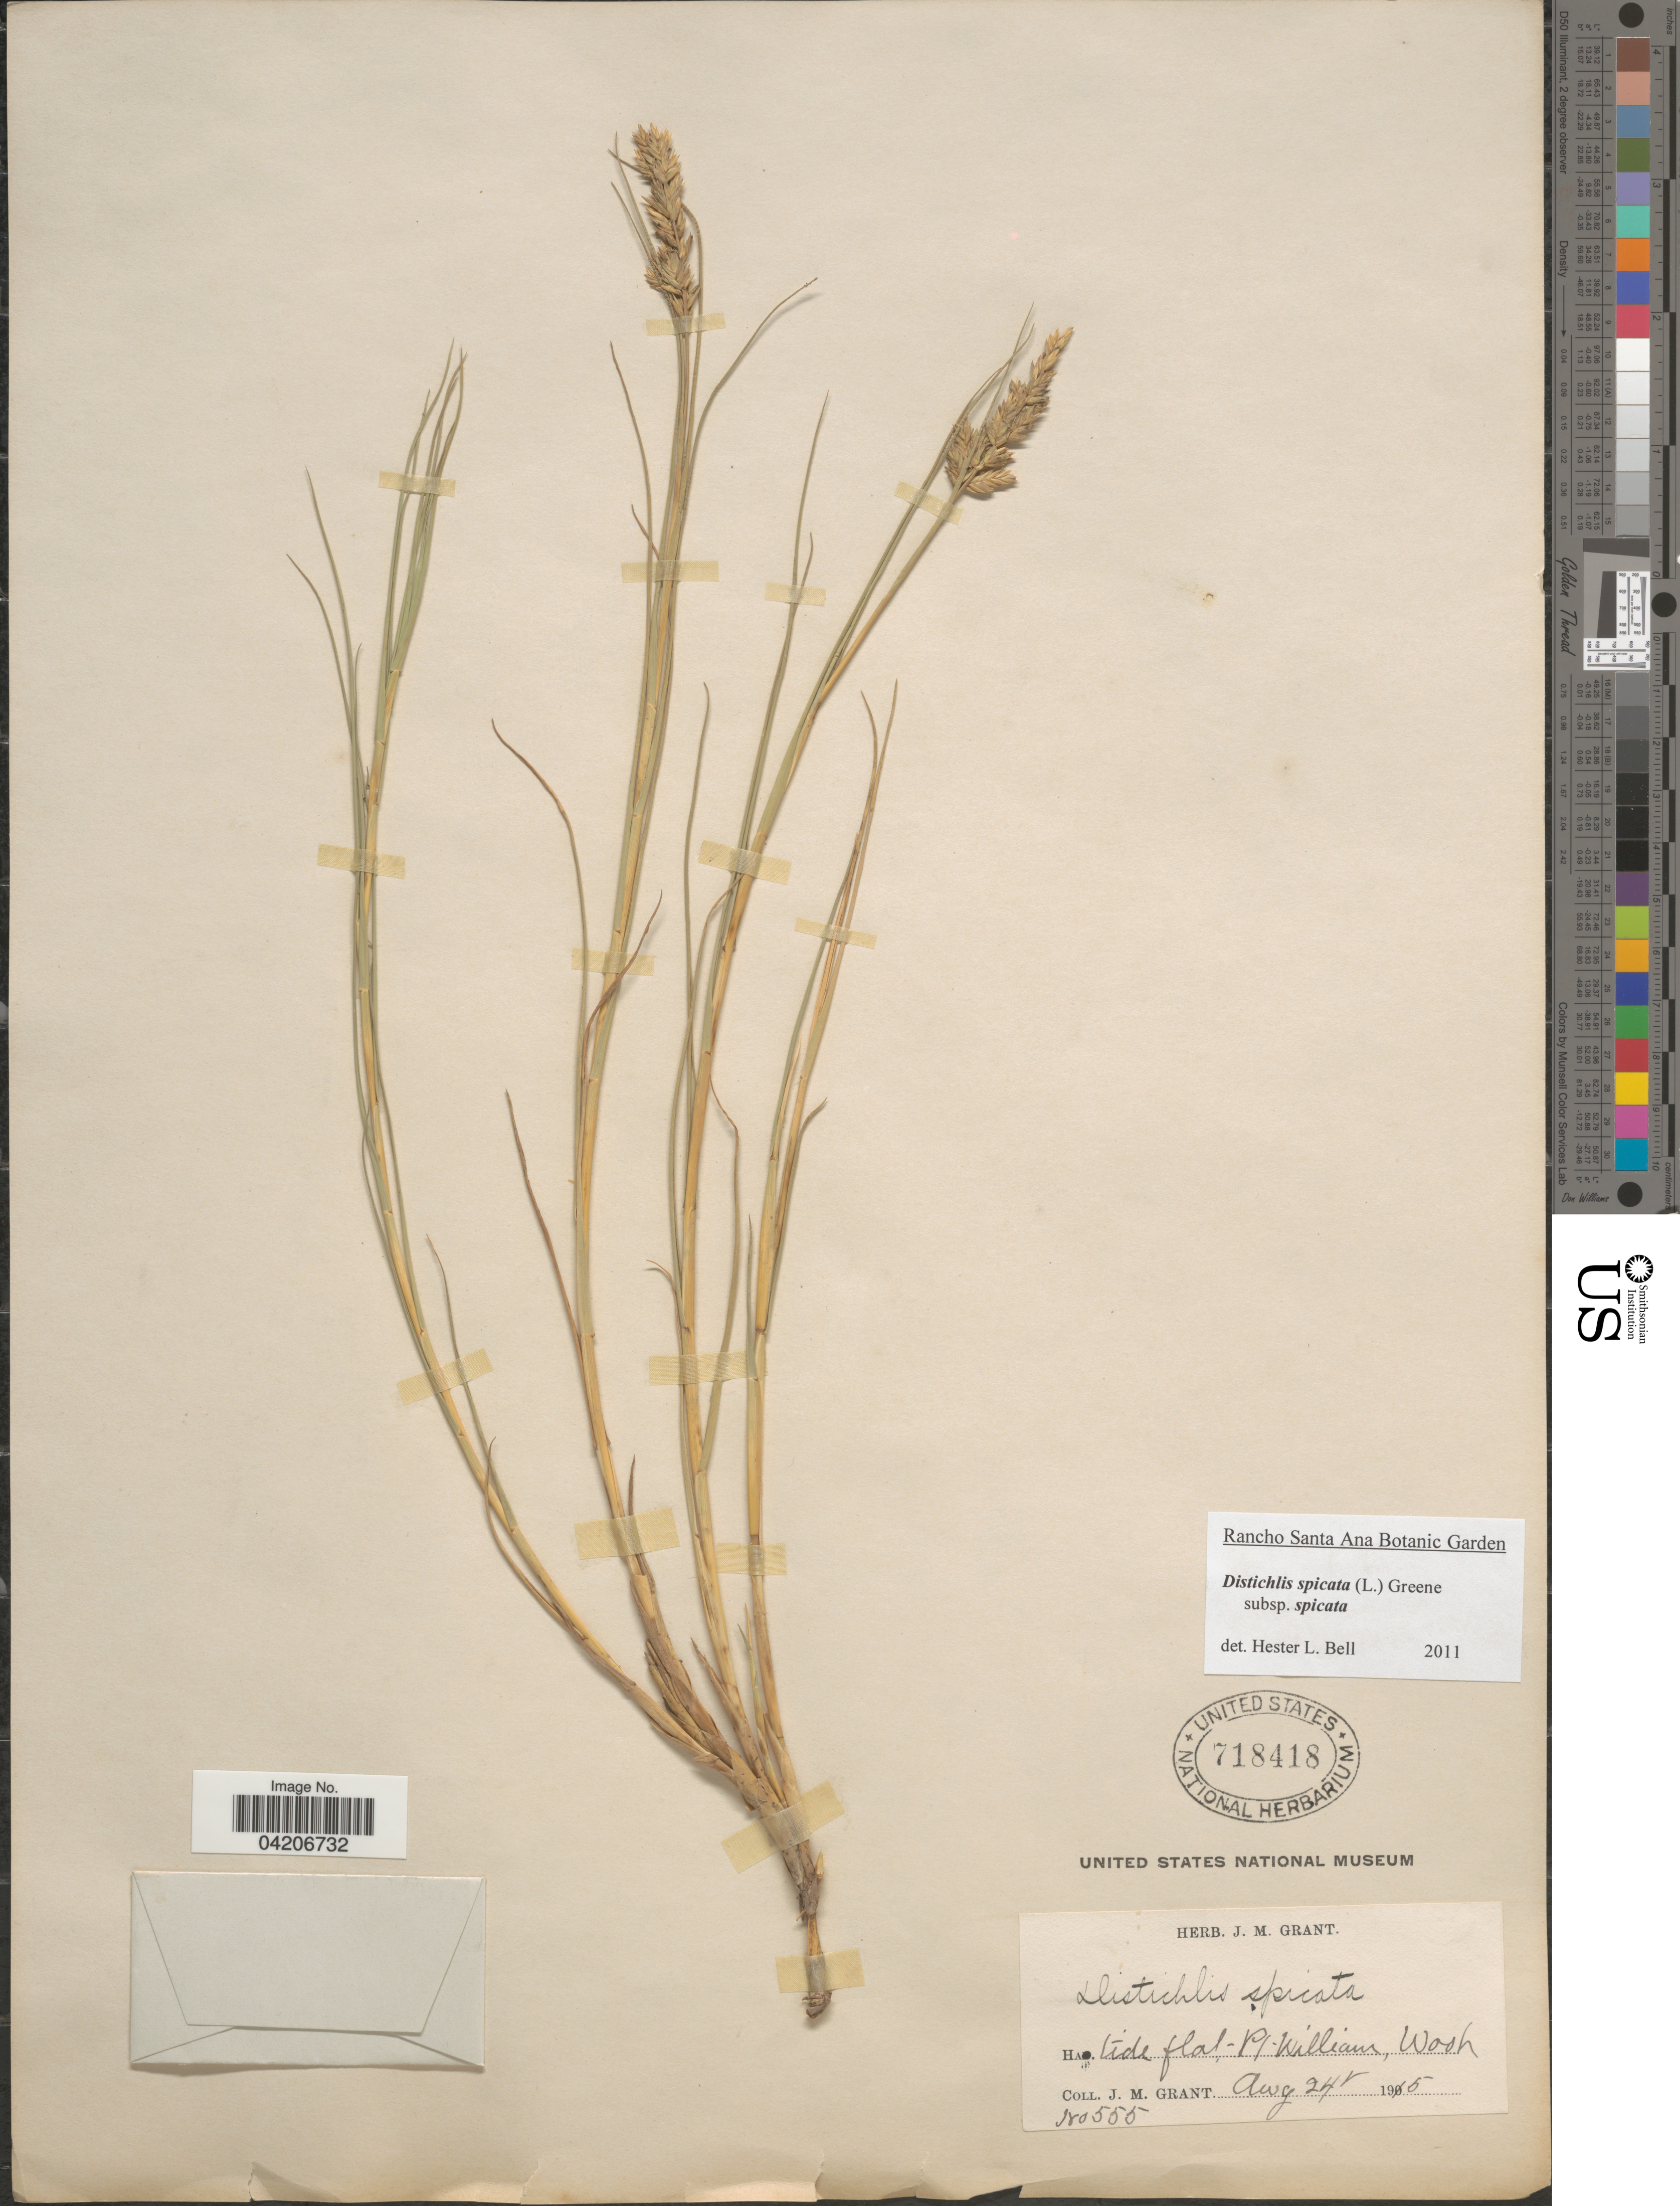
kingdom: Plantae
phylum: Tracheophyta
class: Liliopsida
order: Poales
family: Poaceae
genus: Distichlis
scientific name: Distichlis spicata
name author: (L.) Greene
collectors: J. M. Grant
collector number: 555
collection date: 1915-08-24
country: United States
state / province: Washington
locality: Tide flat - Pl-William.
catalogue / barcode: US 718418